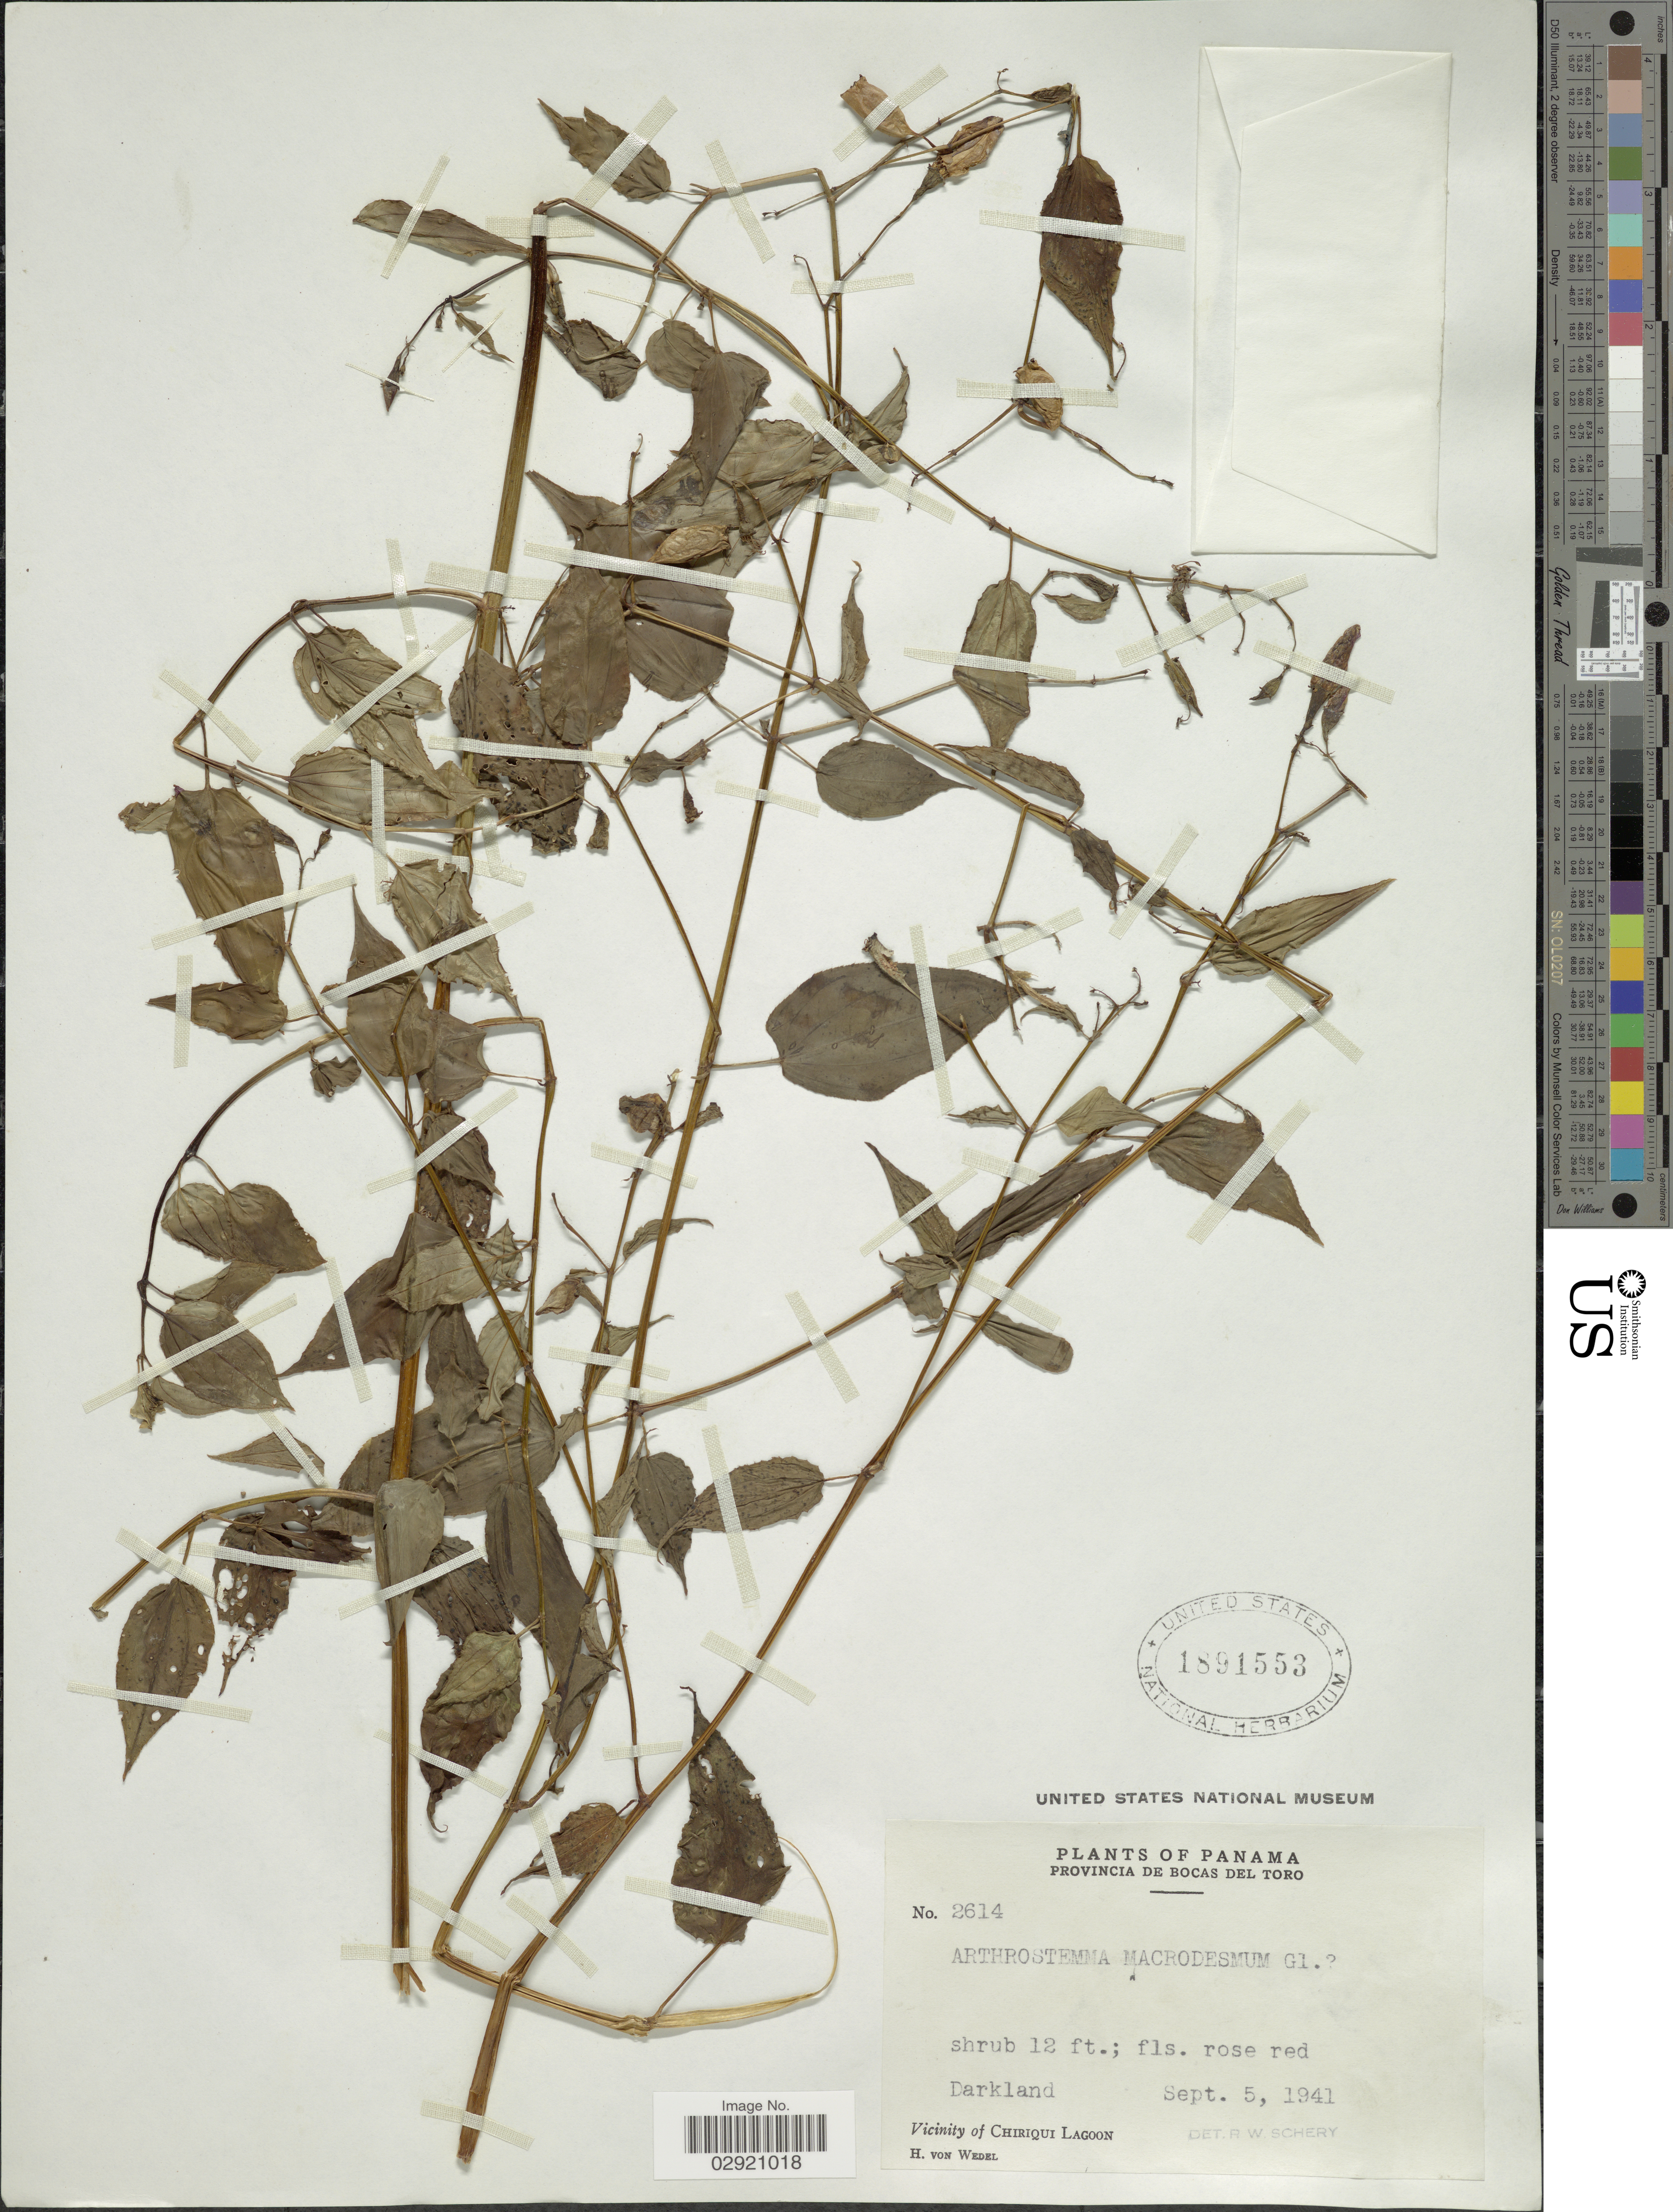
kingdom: Plantae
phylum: Tracheophyta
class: Magnoliopsida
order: Myrtales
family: Melastomataceae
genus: Arthrostemma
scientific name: Arthrostemma ciliatum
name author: Pav. ex D. Don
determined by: Strong, Mark T., (BOT), Smithsonian Institution - National Museum of Natural History (UNITED STATES)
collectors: H. von Wedel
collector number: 2614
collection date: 1941-09-05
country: Panama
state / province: Bocas del Toro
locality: Darkland. Vicinity of Chiriqui Lagoon.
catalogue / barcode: US 1891553